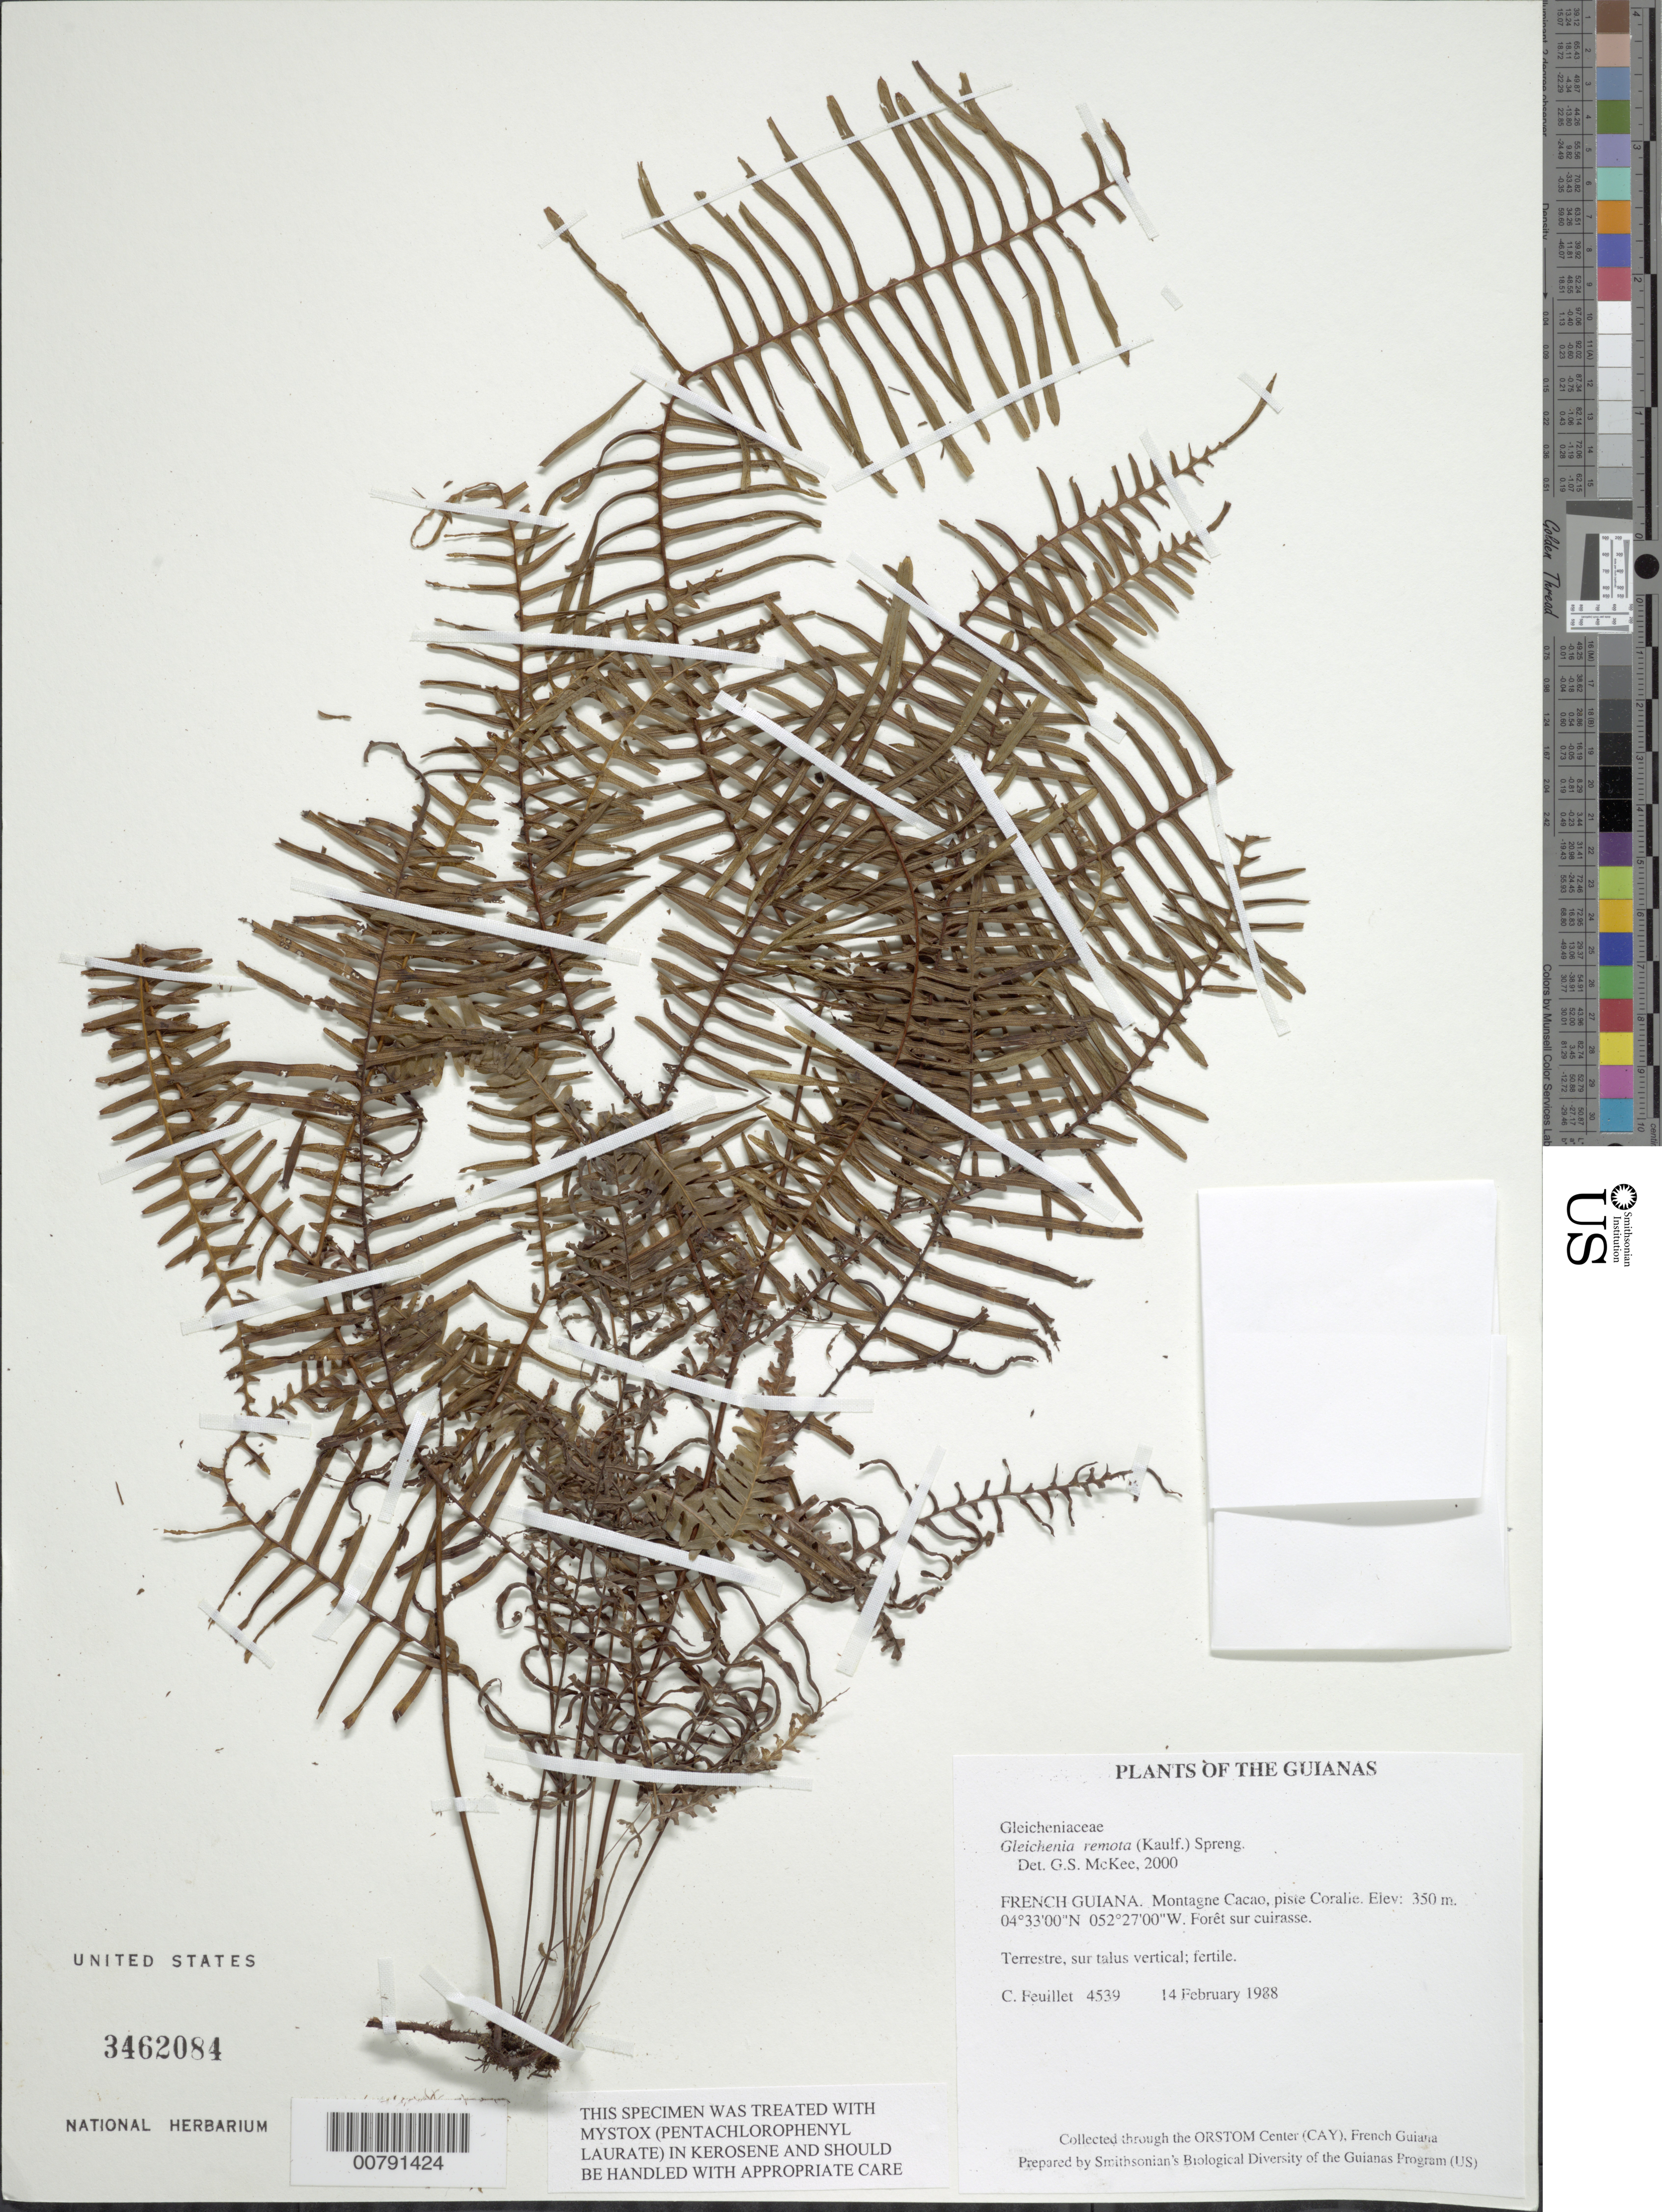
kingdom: Plantae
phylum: Tracheophyta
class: Polypodiopsida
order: Gleicheniales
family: Gleicheniaceae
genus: Sticherus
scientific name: Sticherus remotus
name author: (Kaulf.) Chrysler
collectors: C. Feuillet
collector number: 4539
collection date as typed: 14 Feb 1988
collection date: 1988-02-14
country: French Guiana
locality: Montagne Cacao, piste Coralie - Bassin de la Comté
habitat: Forêt sur cuirasse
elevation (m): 350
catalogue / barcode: US 3462084